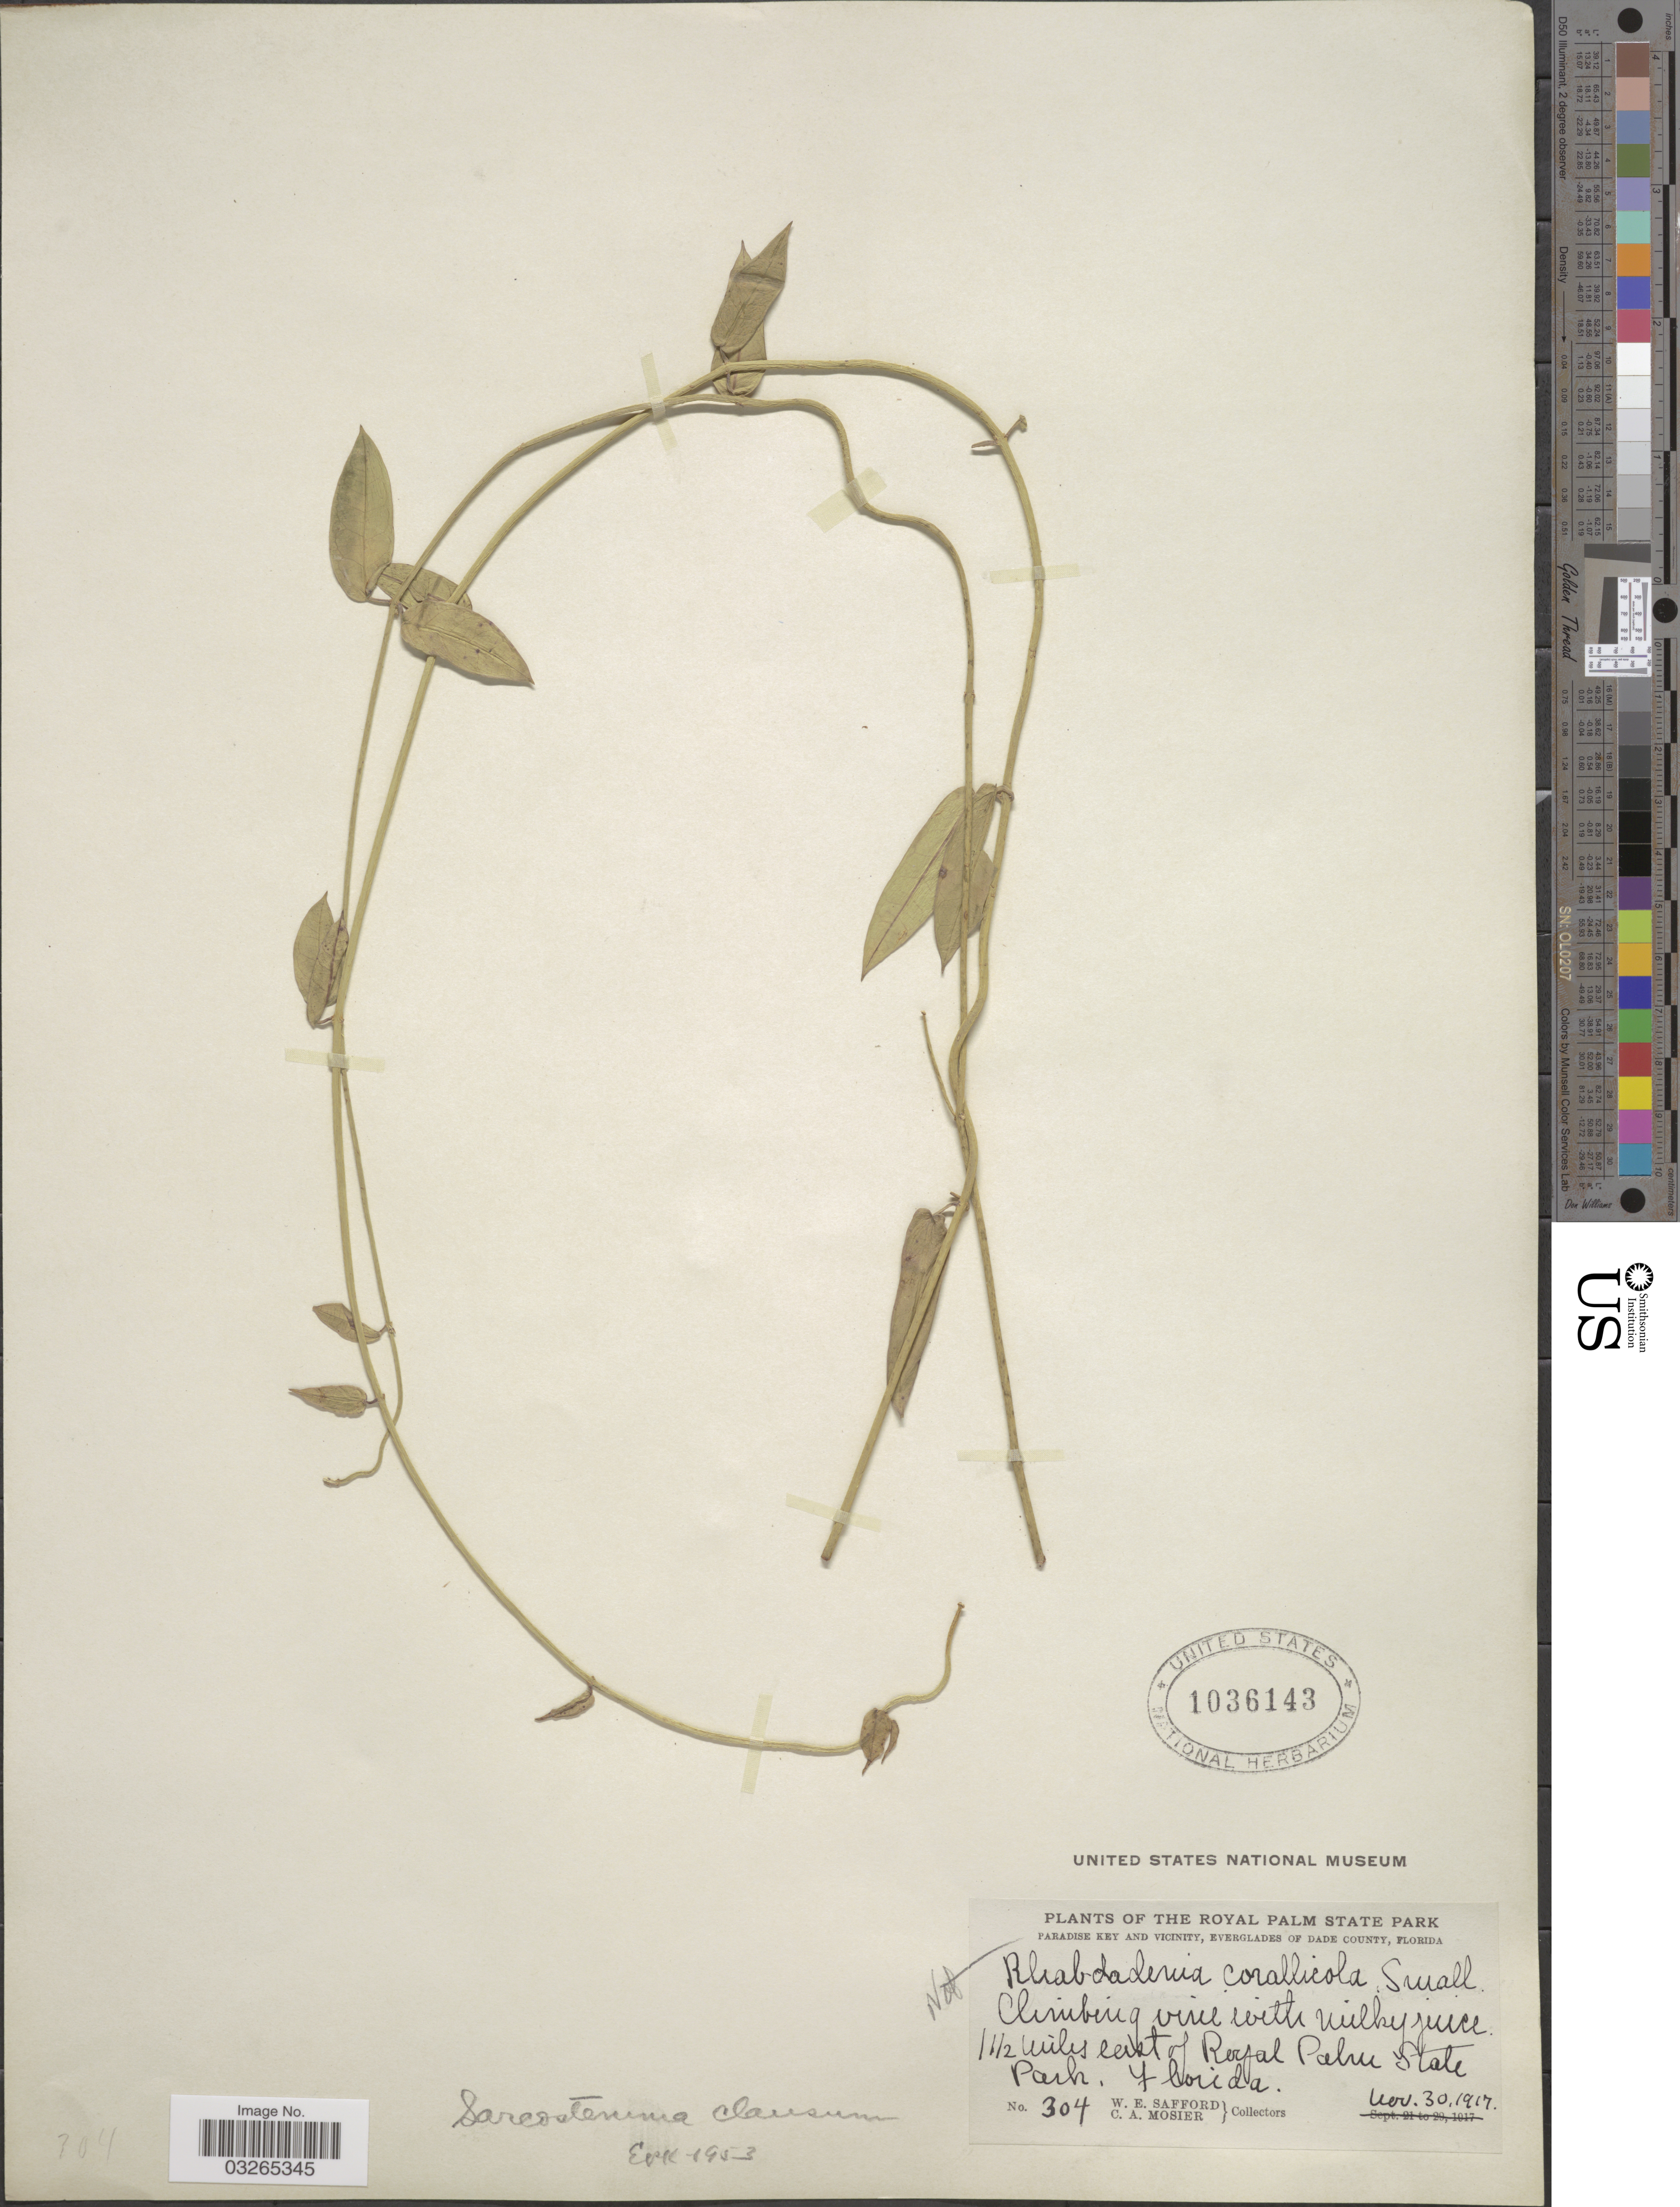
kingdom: Plantae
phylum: Tracheophyta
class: Magnoliopsida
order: Gentianales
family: Apocynaceae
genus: Sarcostemma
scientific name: Sarcostemma clausum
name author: (Jacq.) Schult.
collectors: W. E. Safford & C. A. Mosier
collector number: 304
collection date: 1917-11-30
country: United States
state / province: Florida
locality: The Royal Palm State Park. Paradise Key and vicinity, Everglades of Dade County. 1½ miles east of Royal Palm State Park.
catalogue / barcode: US 1036143